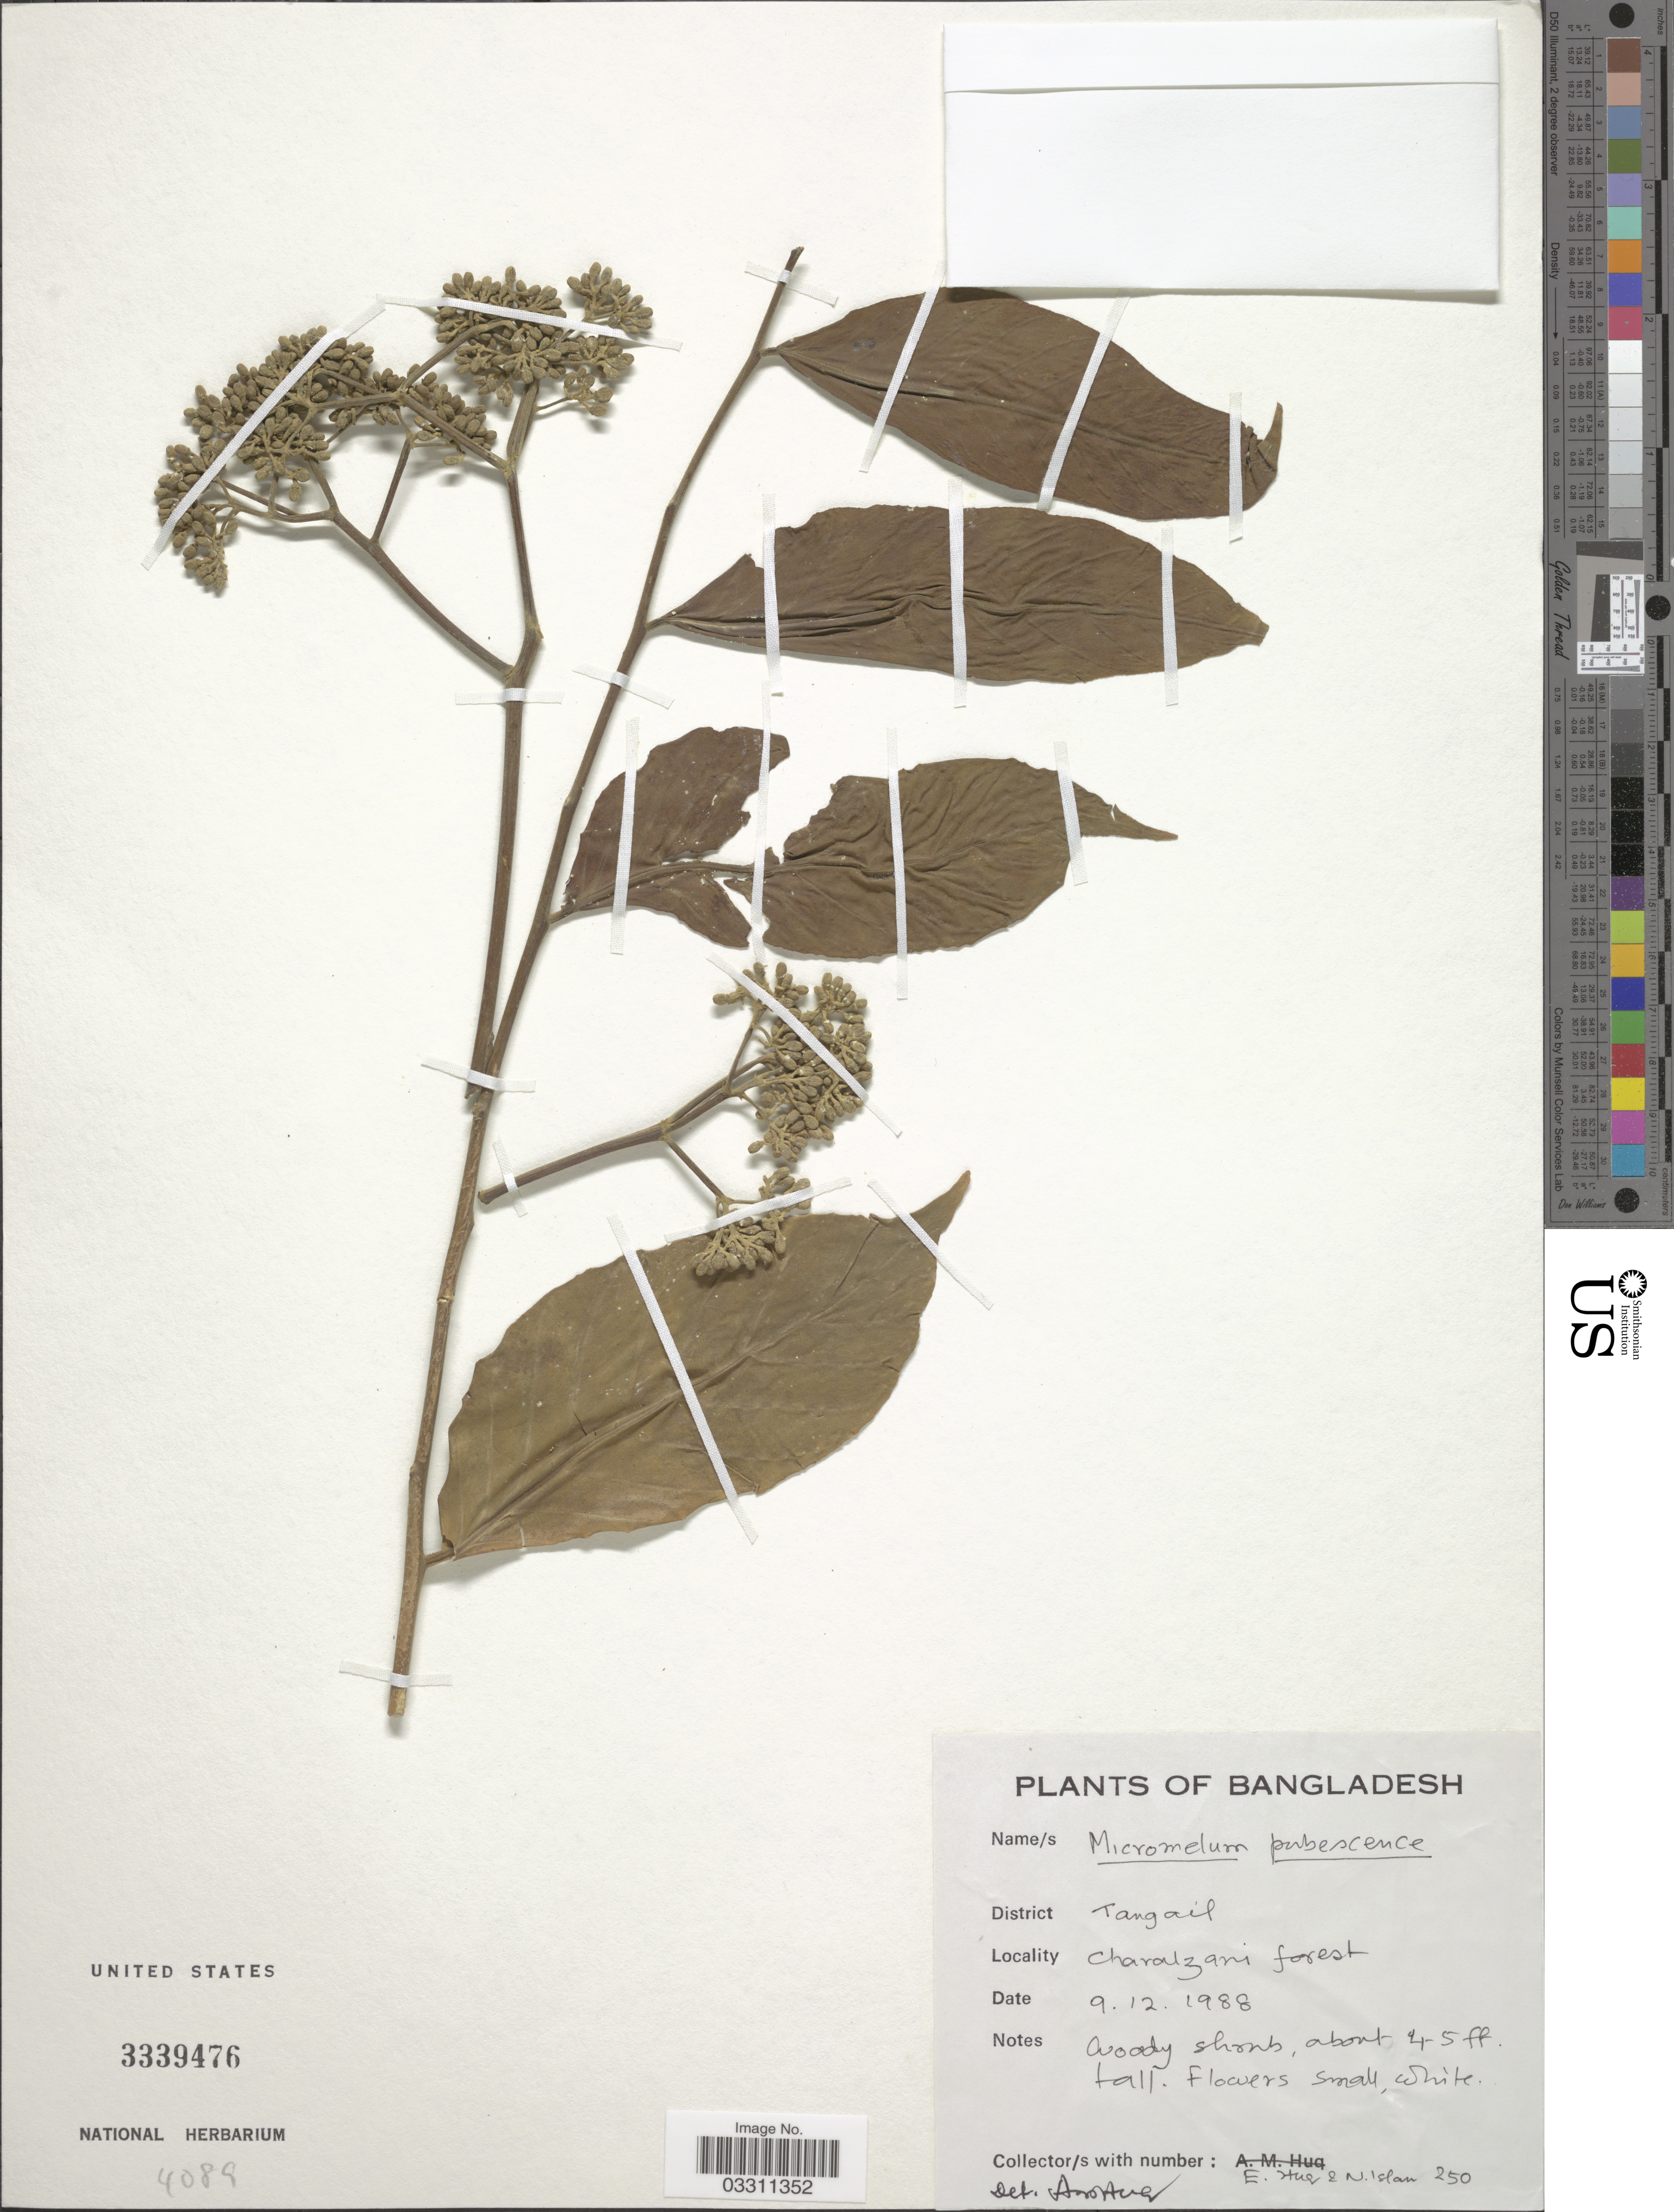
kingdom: Plantae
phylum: Tracheophyta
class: Magnoliopsida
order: Sapindales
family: Rutaceae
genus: Micromelum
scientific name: Micromelum pubescens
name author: Blume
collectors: E. Huq & N. Islam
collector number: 250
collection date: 1988-12-09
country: Bangladesh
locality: District Tangail, Charalzani [interpreted] forest.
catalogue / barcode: US 3339476